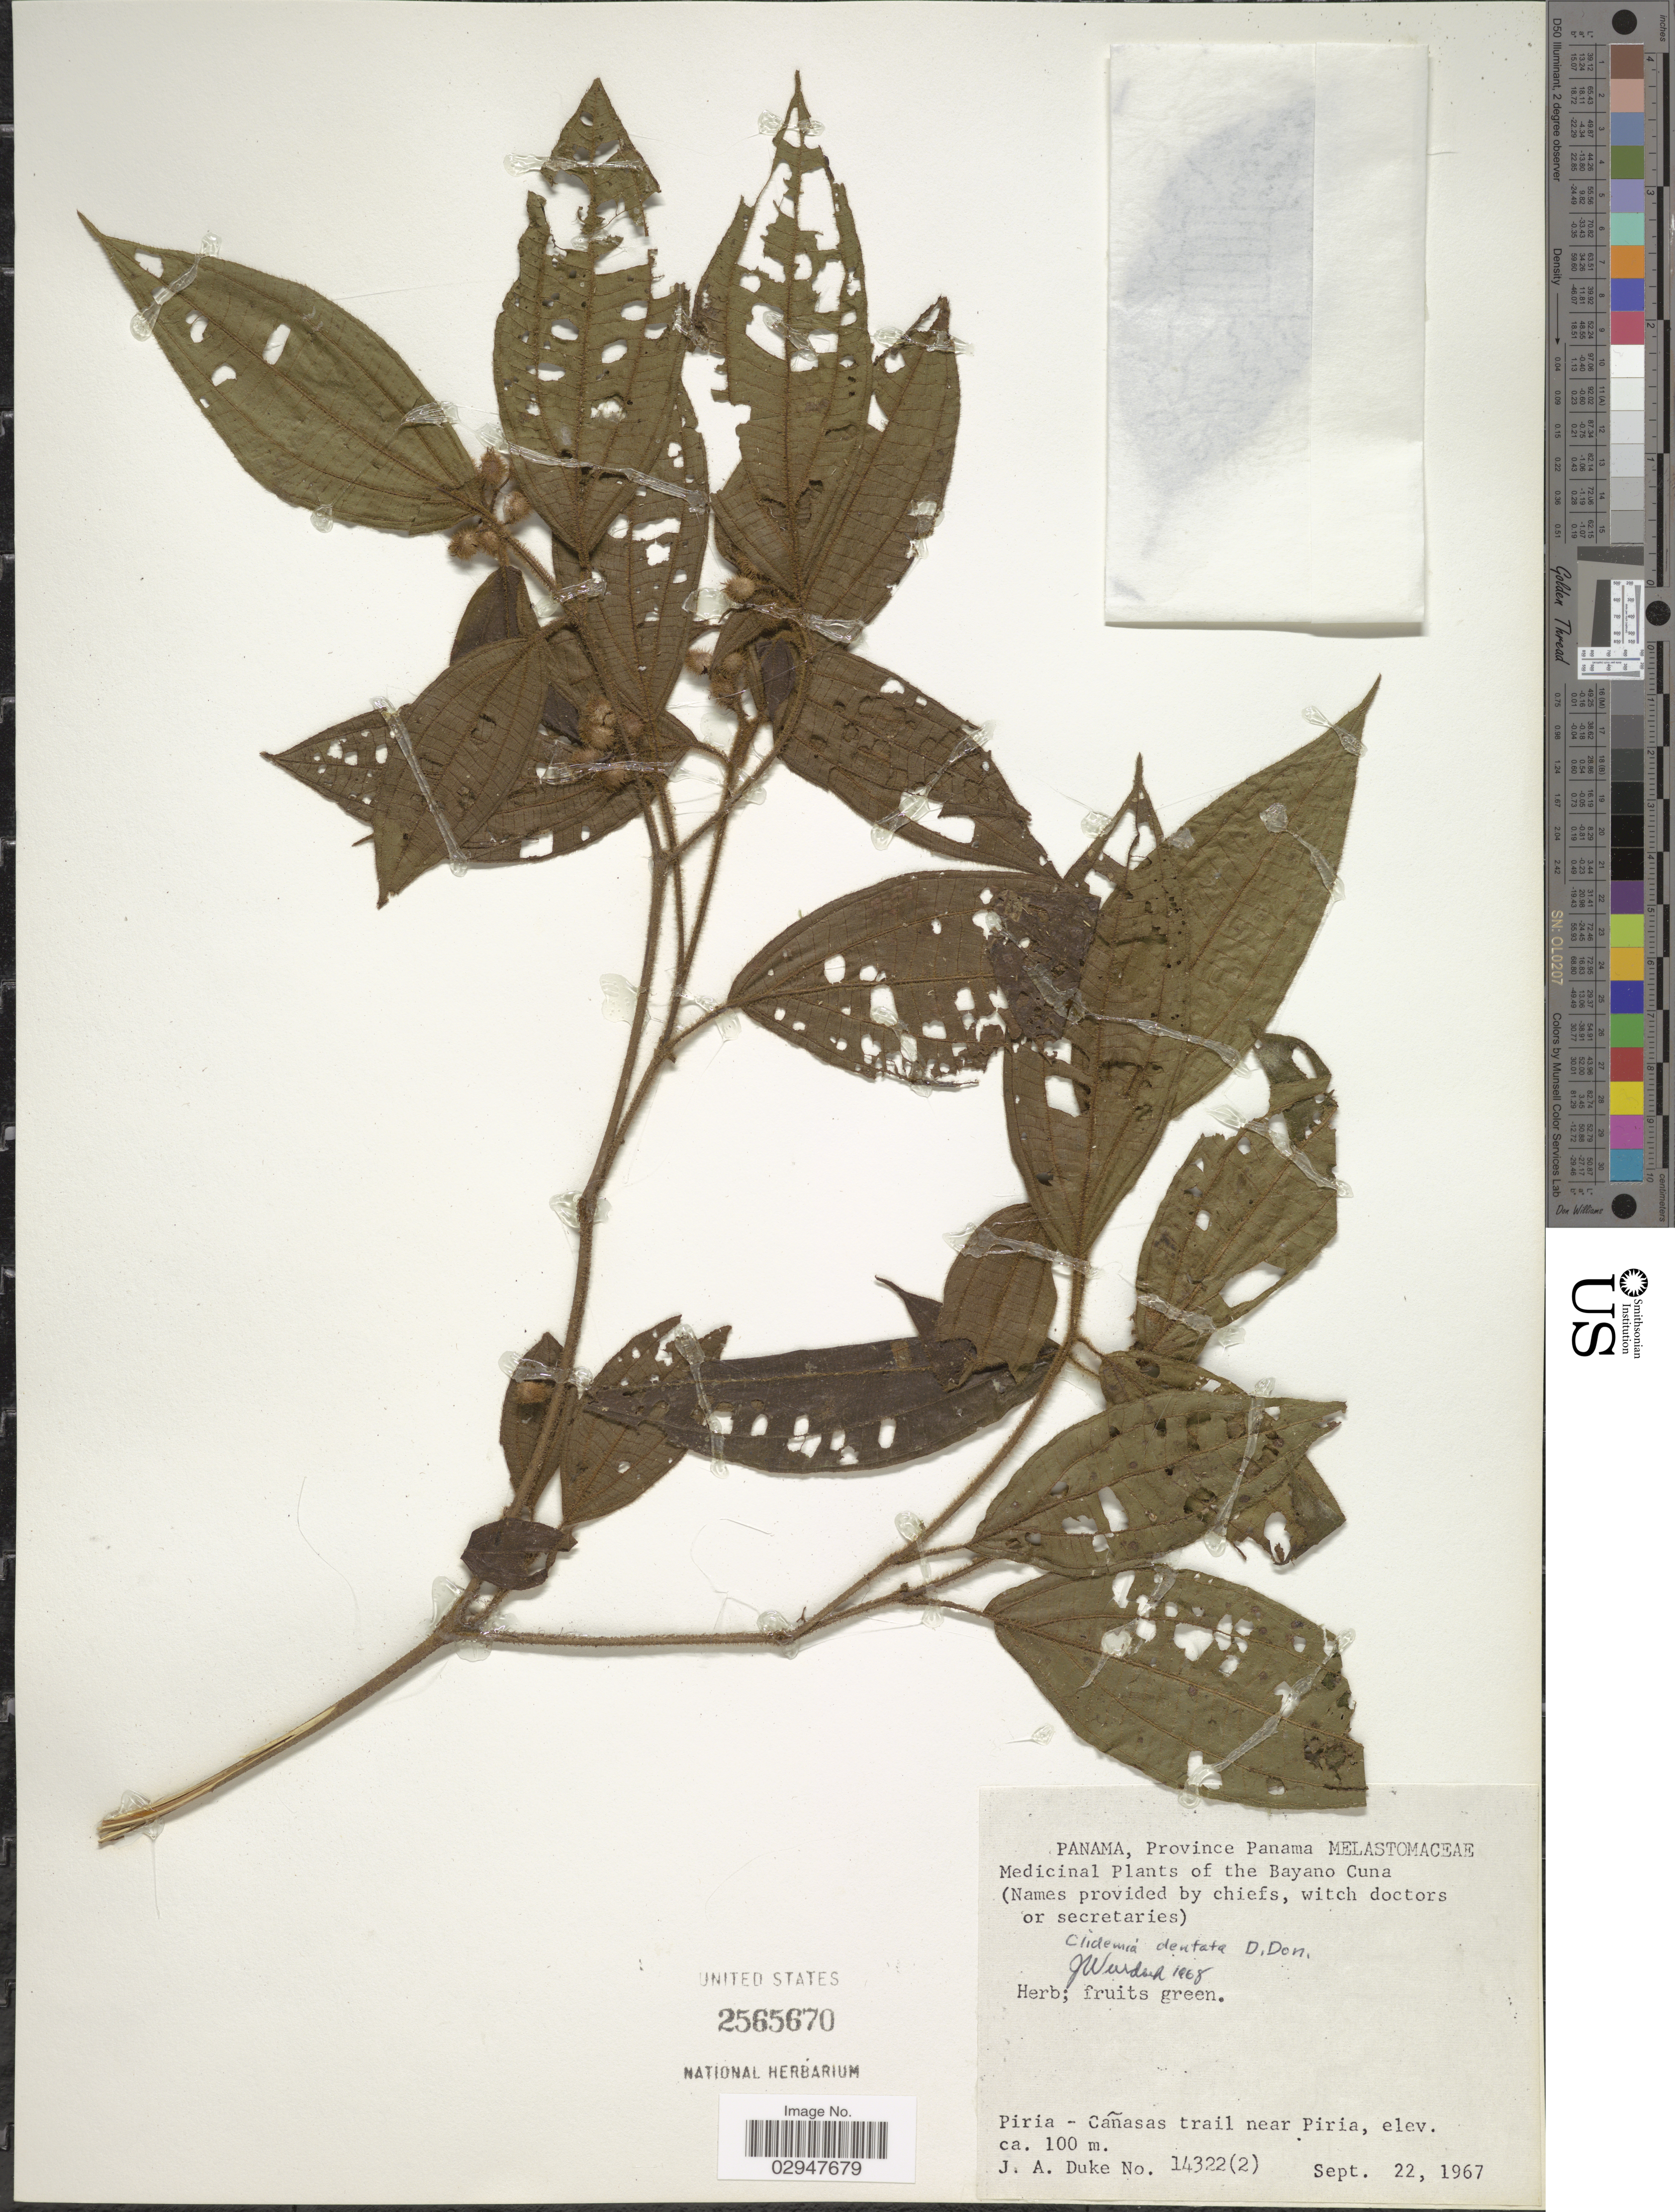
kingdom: Plantae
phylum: Tracheophyta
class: Magnoliopsida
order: Myrtales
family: Melastomataceae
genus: Clidemia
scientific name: Clidemia dentata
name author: D. Don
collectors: J. A. Duke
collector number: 14322 (2)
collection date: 1967-09-22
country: Panama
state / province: Panamá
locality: Bayano Cuna. Piria - Cañasas trail near Piria.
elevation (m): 100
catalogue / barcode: US 2565670